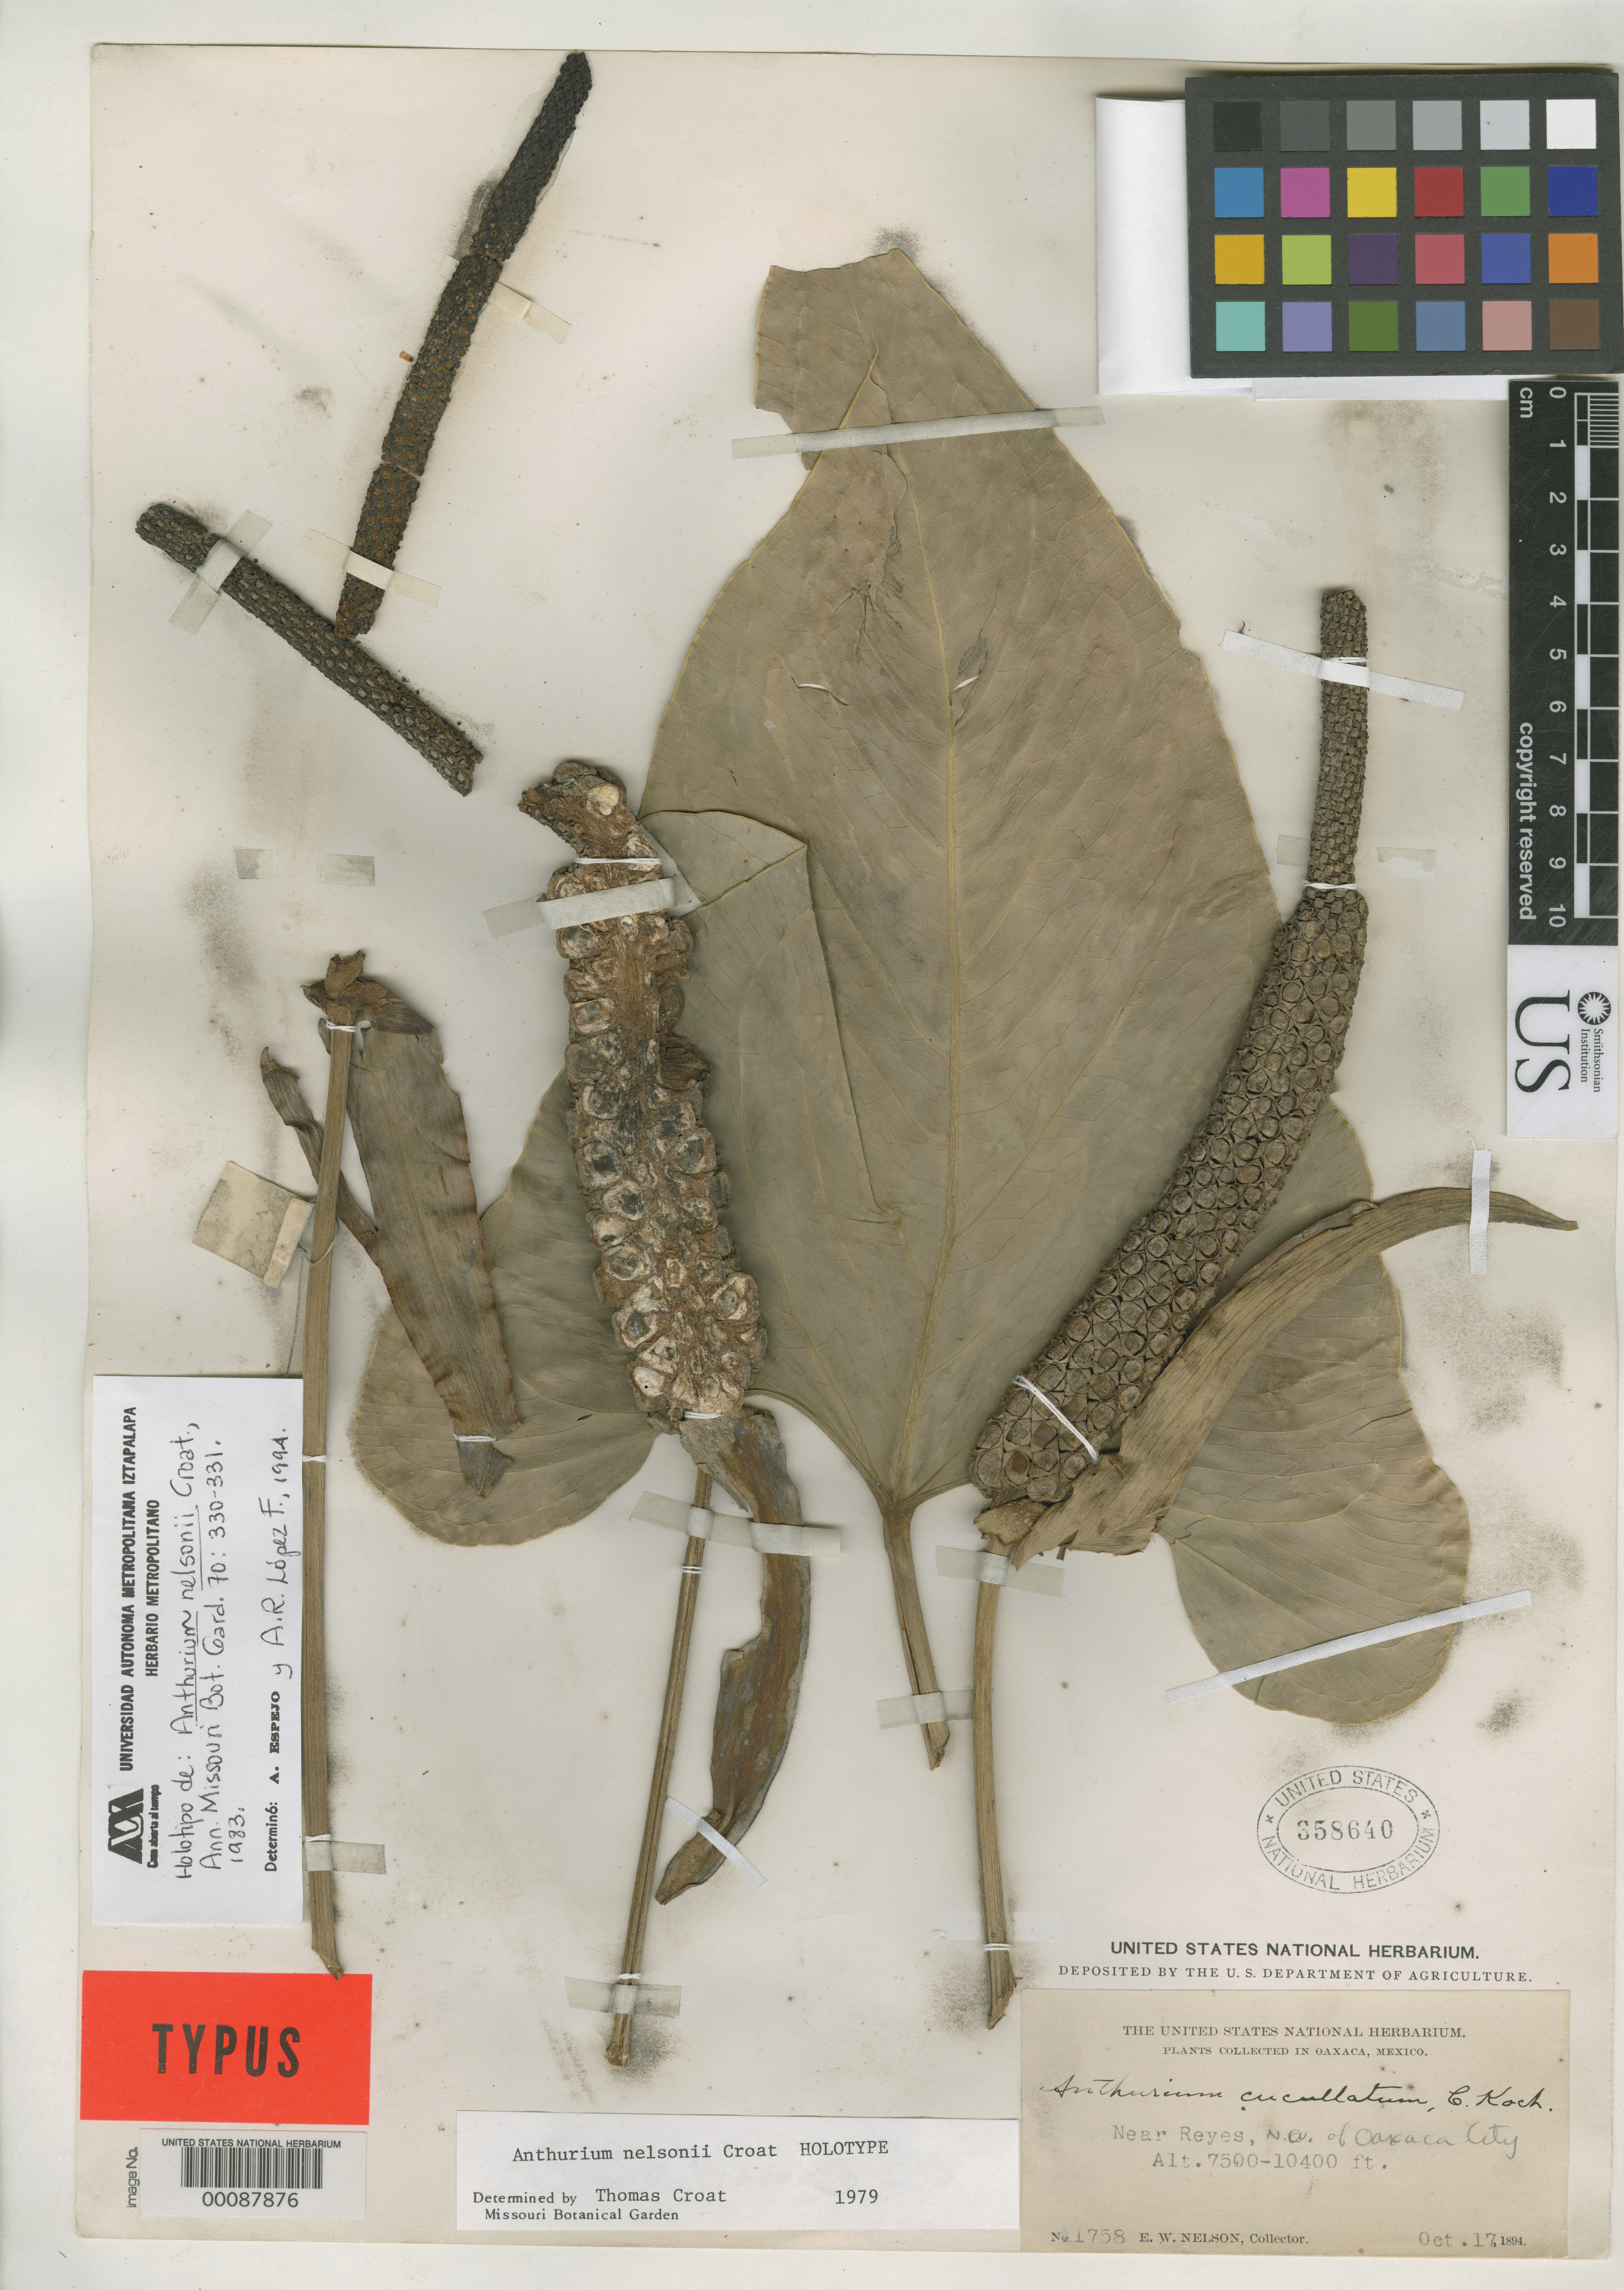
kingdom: Plantae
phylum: Tracheophyta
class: Liliopsida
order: Alismatales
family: Araceae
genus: Anthurium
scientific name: Anthurium nelsonii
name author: Croat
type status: Holotype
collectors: E. W. Nelson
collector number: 1758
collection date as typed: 17 Oct 1894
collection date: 1894-10-17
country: Mexico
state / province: Oaxaca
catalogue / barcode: US 358640